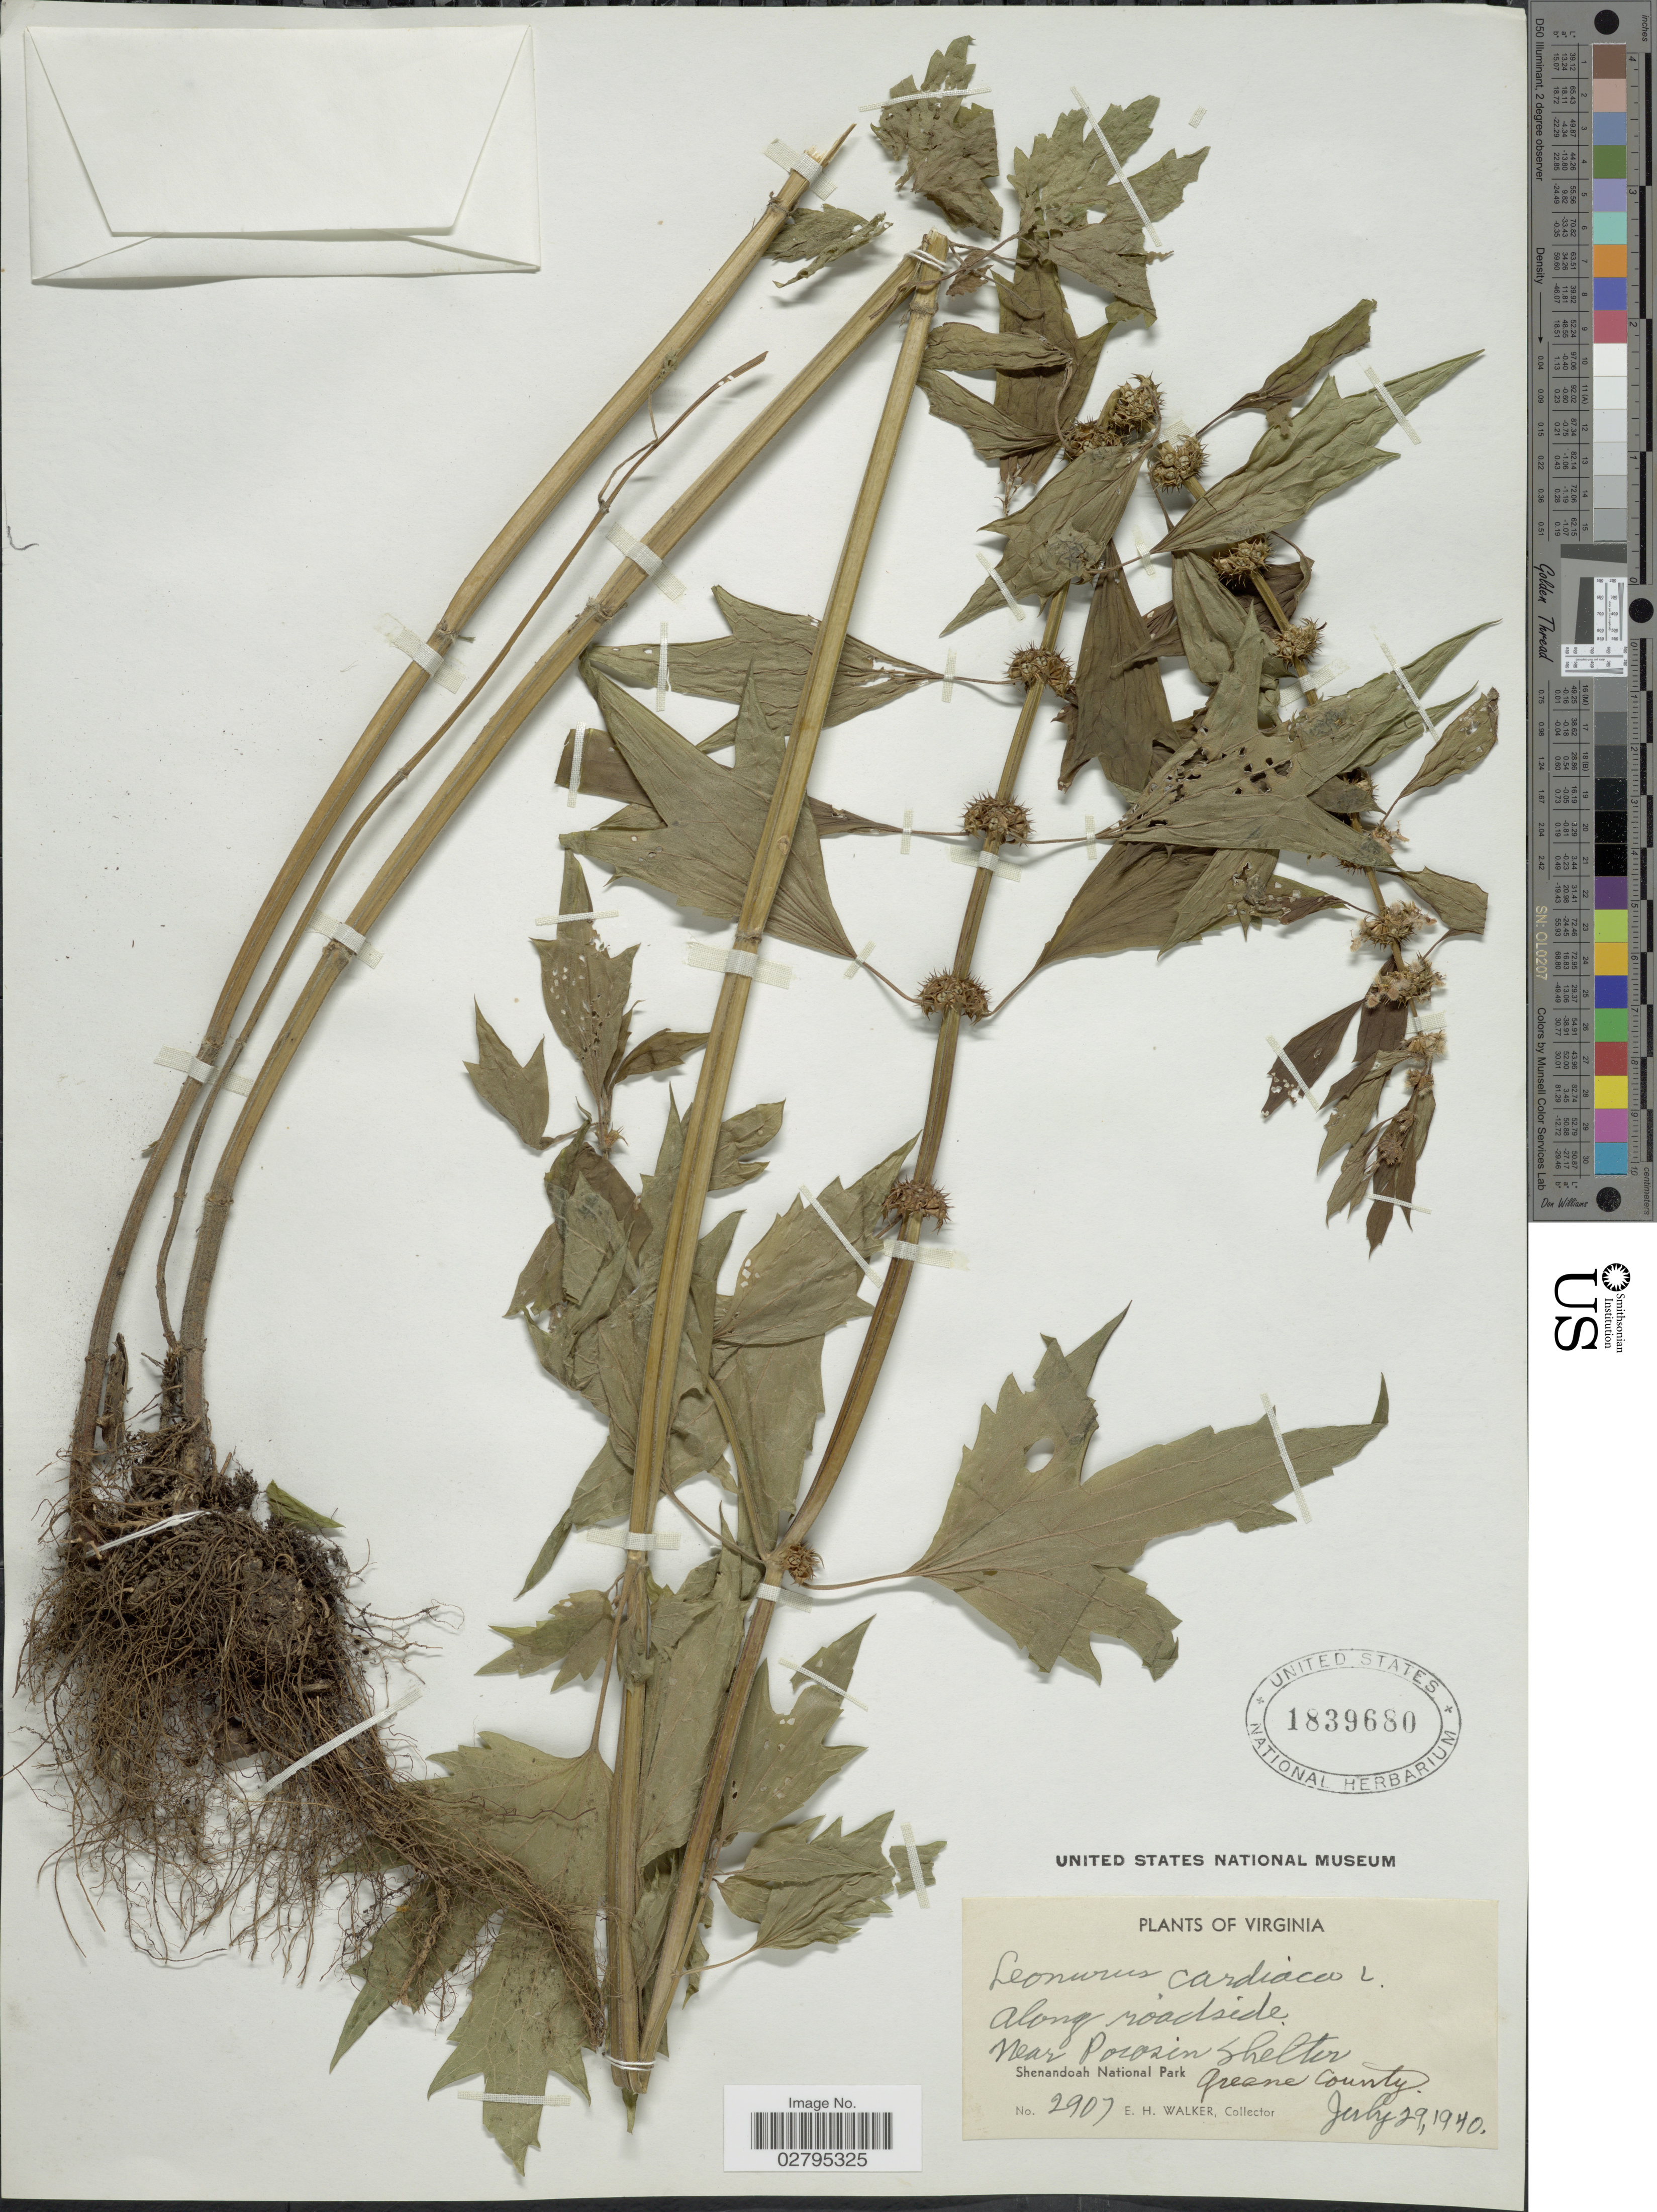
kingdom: Plantae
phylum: Tracheophyta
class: Magnoliopsida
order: Lamiales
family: Lamiaceae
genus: Leonurus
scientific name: Leonurus cardiaca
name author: L.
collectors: E. H. Walker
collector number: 2907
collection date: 1940-07-29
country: United States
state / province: Virginia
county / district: Greene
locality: Along roadside near Pocosin Shelter, Shenandoah National Park, Greene County.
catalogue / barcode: US 1839680